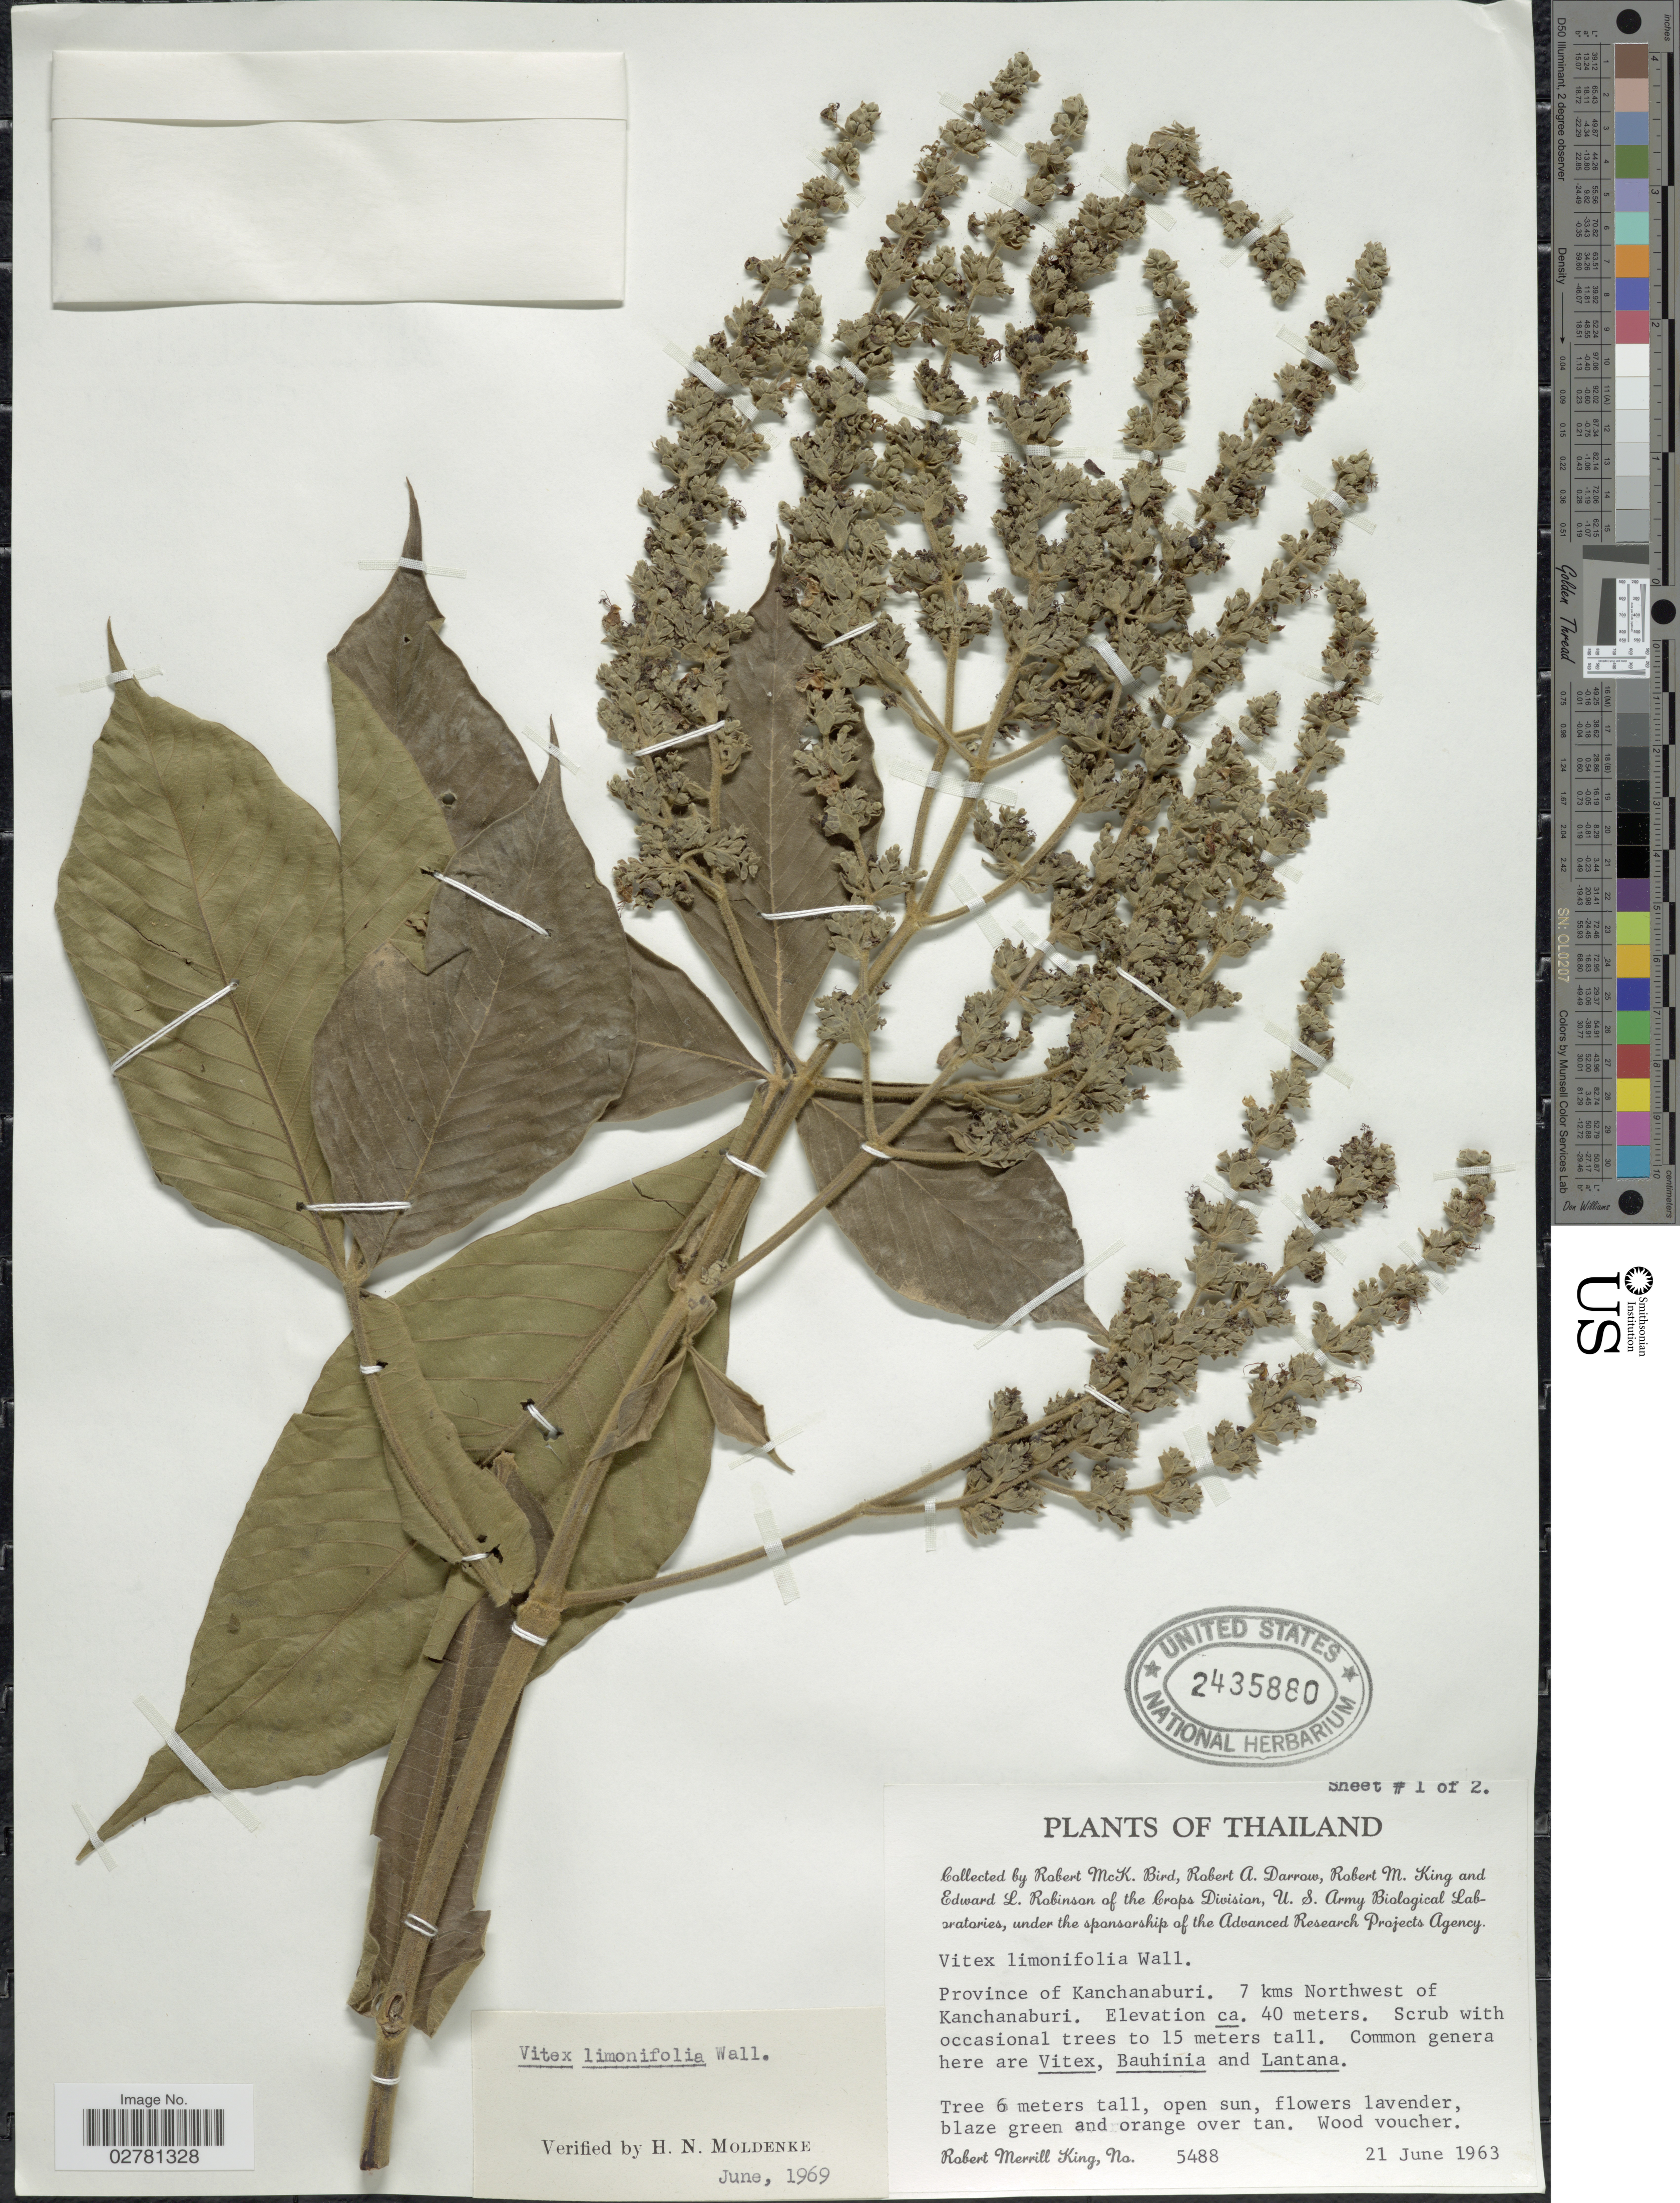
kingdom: Plantae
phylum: Tracheophyta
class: Magnoliopsida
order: Lamiales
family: Lamiaceae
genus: Vitex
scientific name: Vitex limonifolia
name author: Wall.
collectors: R. M. Bird, R. A. Darrow, R. M. King & E. L. Robinson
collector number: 5488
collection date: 1963-06-21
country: Thailand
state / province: Kanchanaburi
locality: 7 kms Northwest of Kanchanaburi.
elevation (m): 40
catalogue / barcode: US 2435880